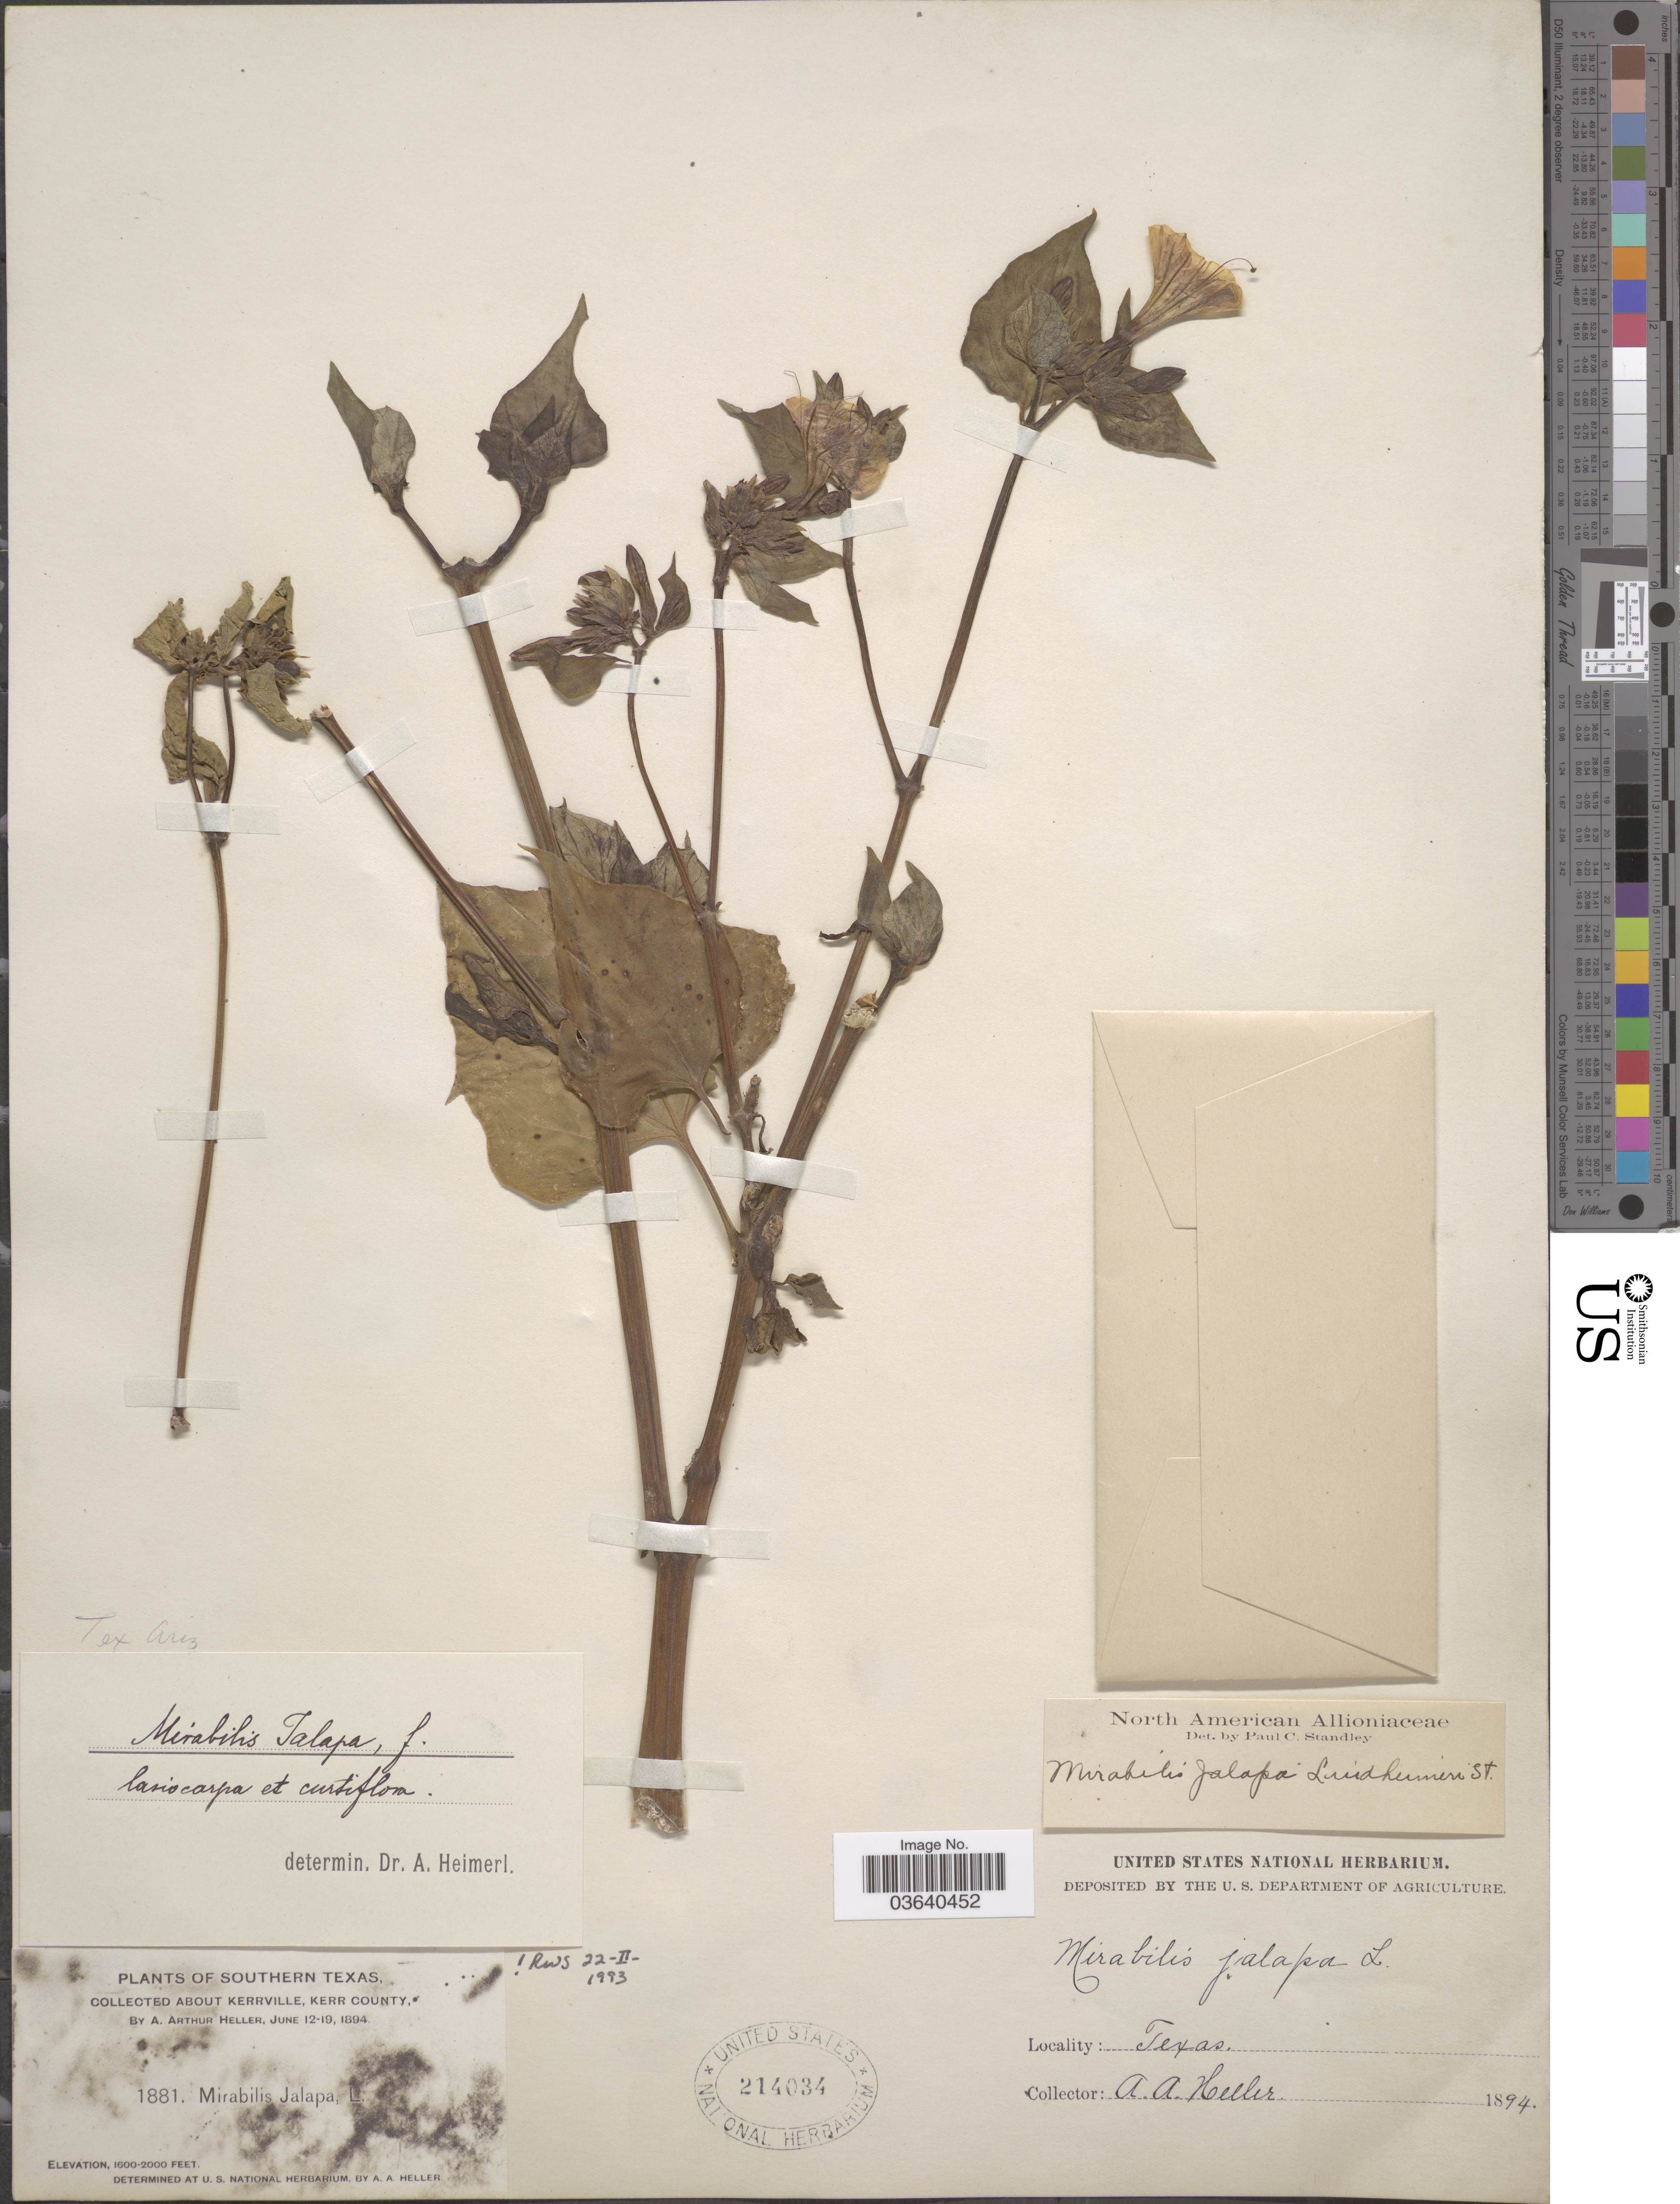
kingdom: Plantae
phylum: Tracheophyta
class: Magnoliopsida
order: Caryophyllales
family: Nyctaginaceae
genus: Mirabilis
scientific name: Mirabilis jalapa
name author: L.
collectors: A. A. Heller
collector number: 1881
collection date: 1894-06-12/1894-06-19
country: United States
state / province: Texas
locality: Southern Texas. About Kerrville, Kerr County.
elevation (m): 488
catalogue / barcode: US 214034